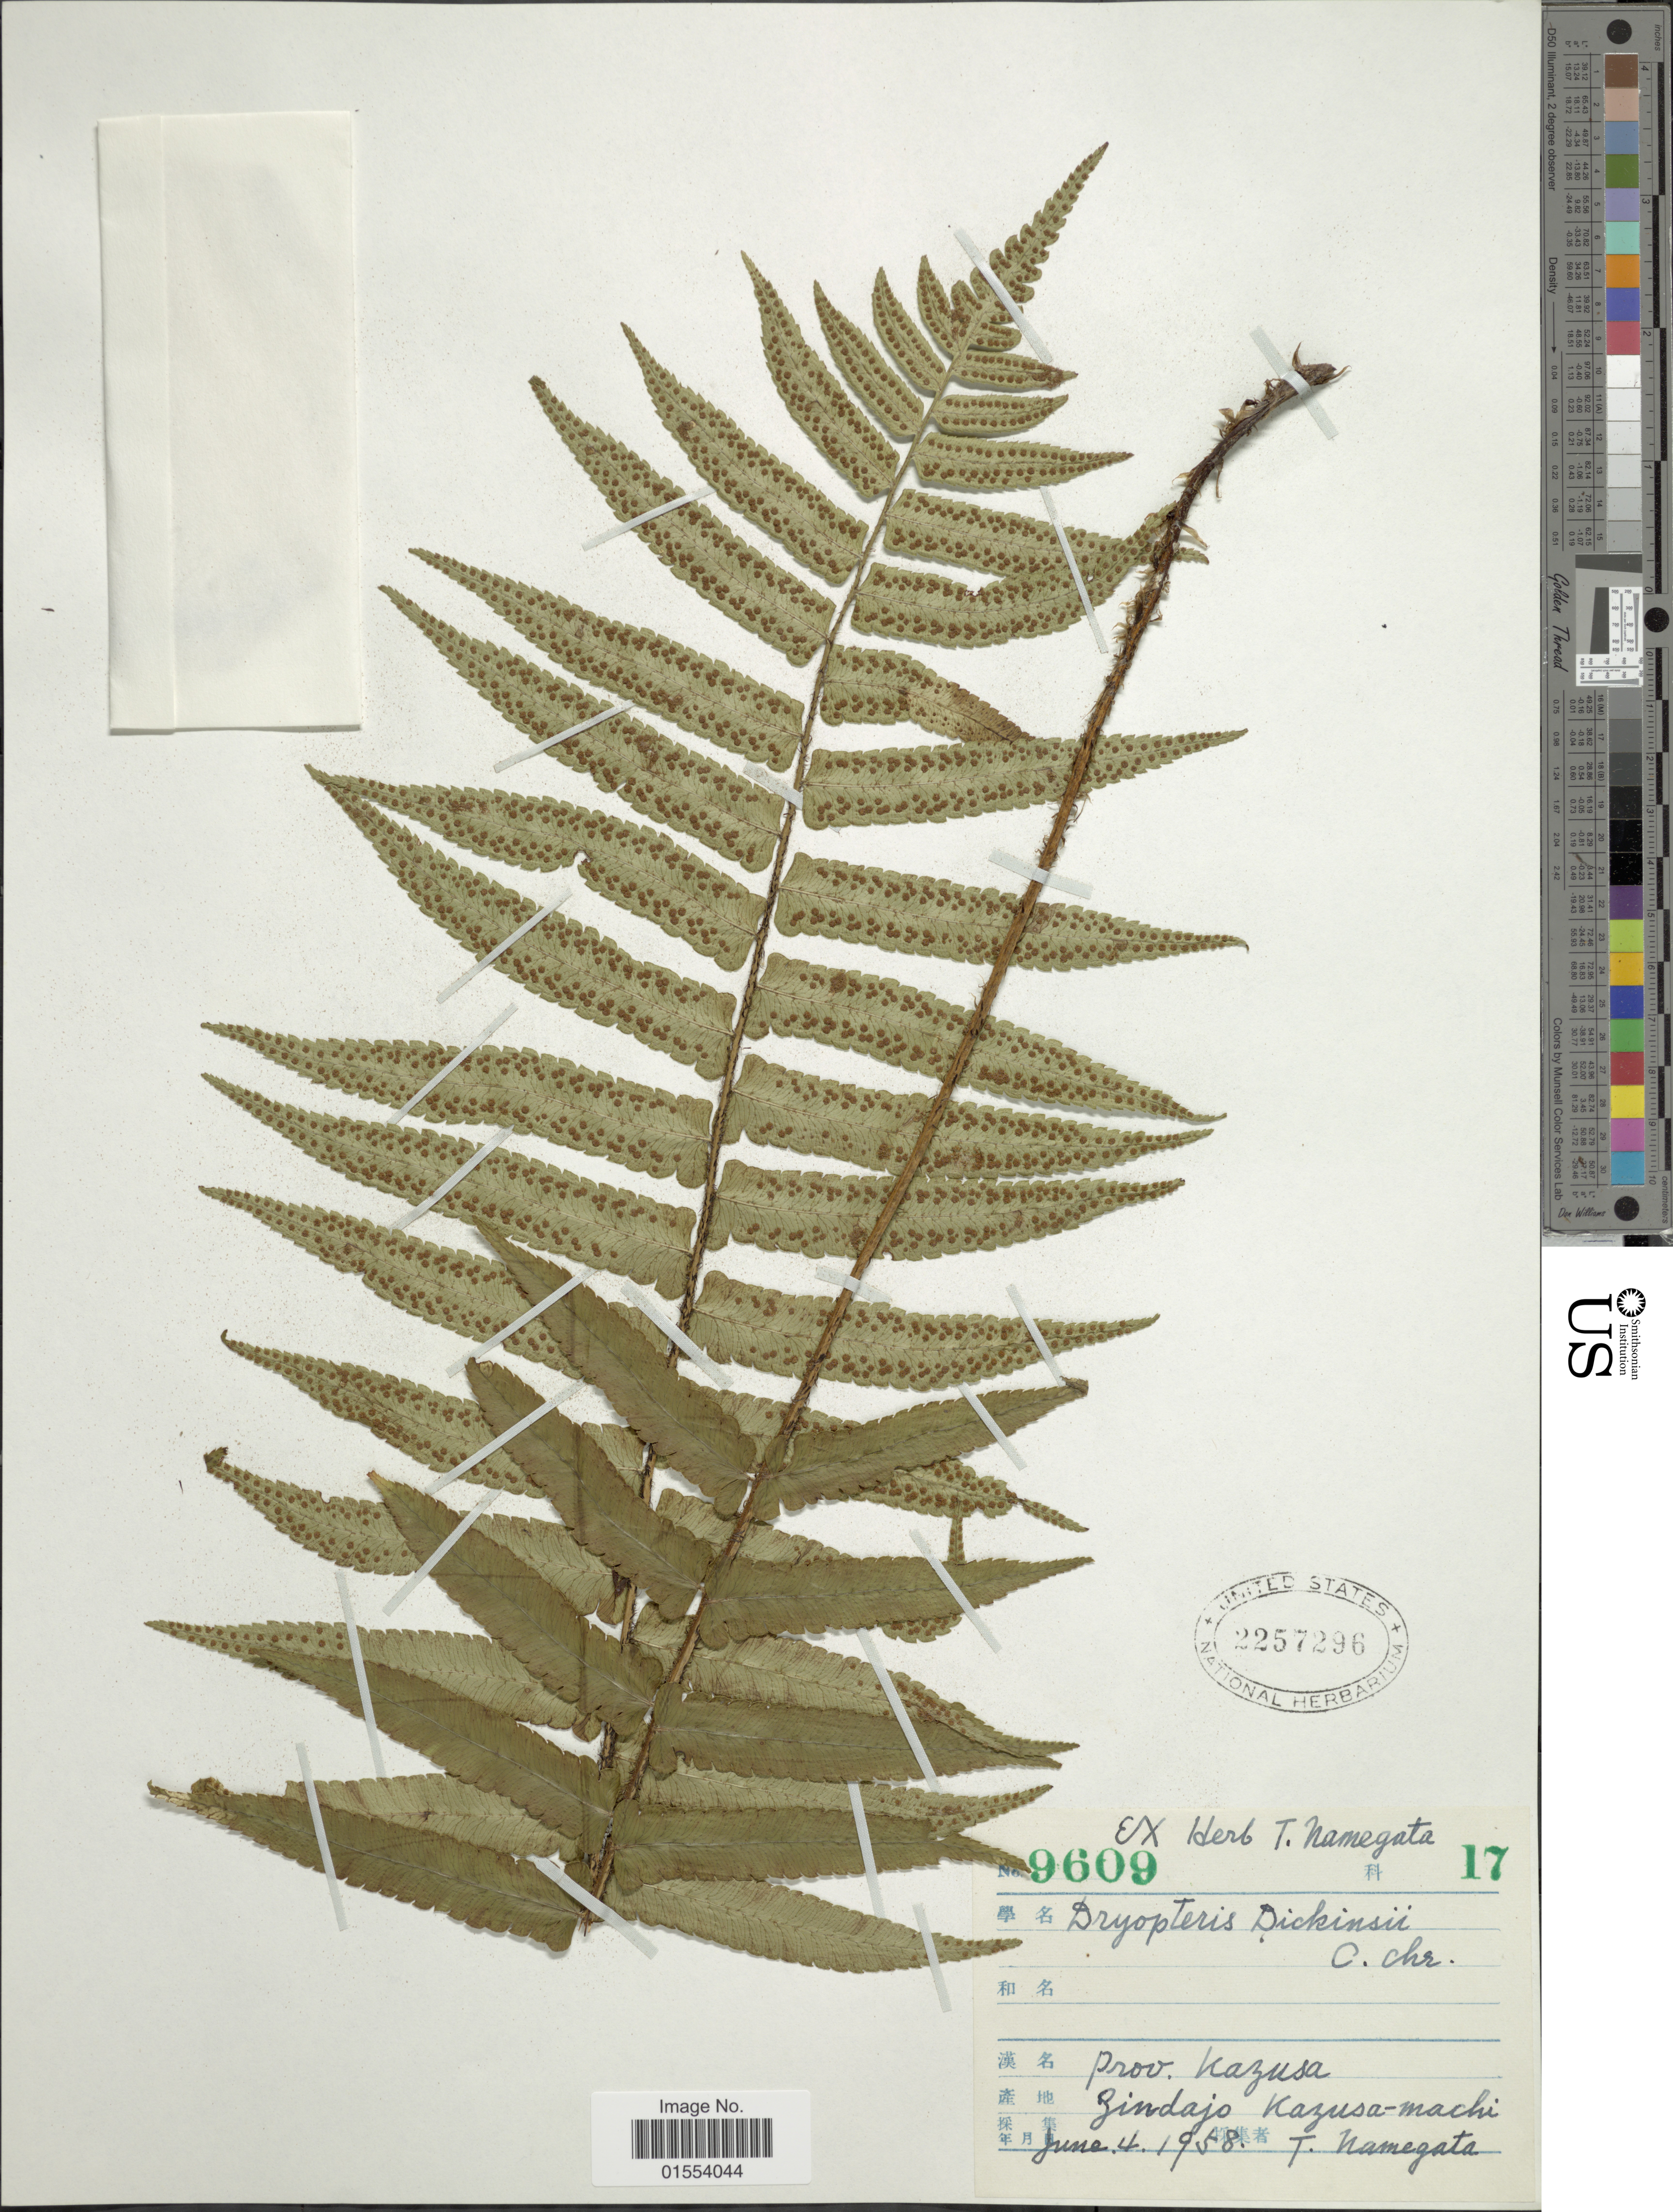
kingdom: Plantae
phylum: Tracheophyta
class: Polypodiopsida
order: Polypodiales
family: Dryopteridaceae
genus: Dryopteris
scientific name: Dryopteris dickinsii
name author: (Franch. & Sav.) Christ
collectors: T. Namegata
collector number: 9609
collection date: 1958-06-04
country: Japan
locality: Prov. Kazusa, Zindajo Kazusa-machi.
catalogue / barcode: US 2257296